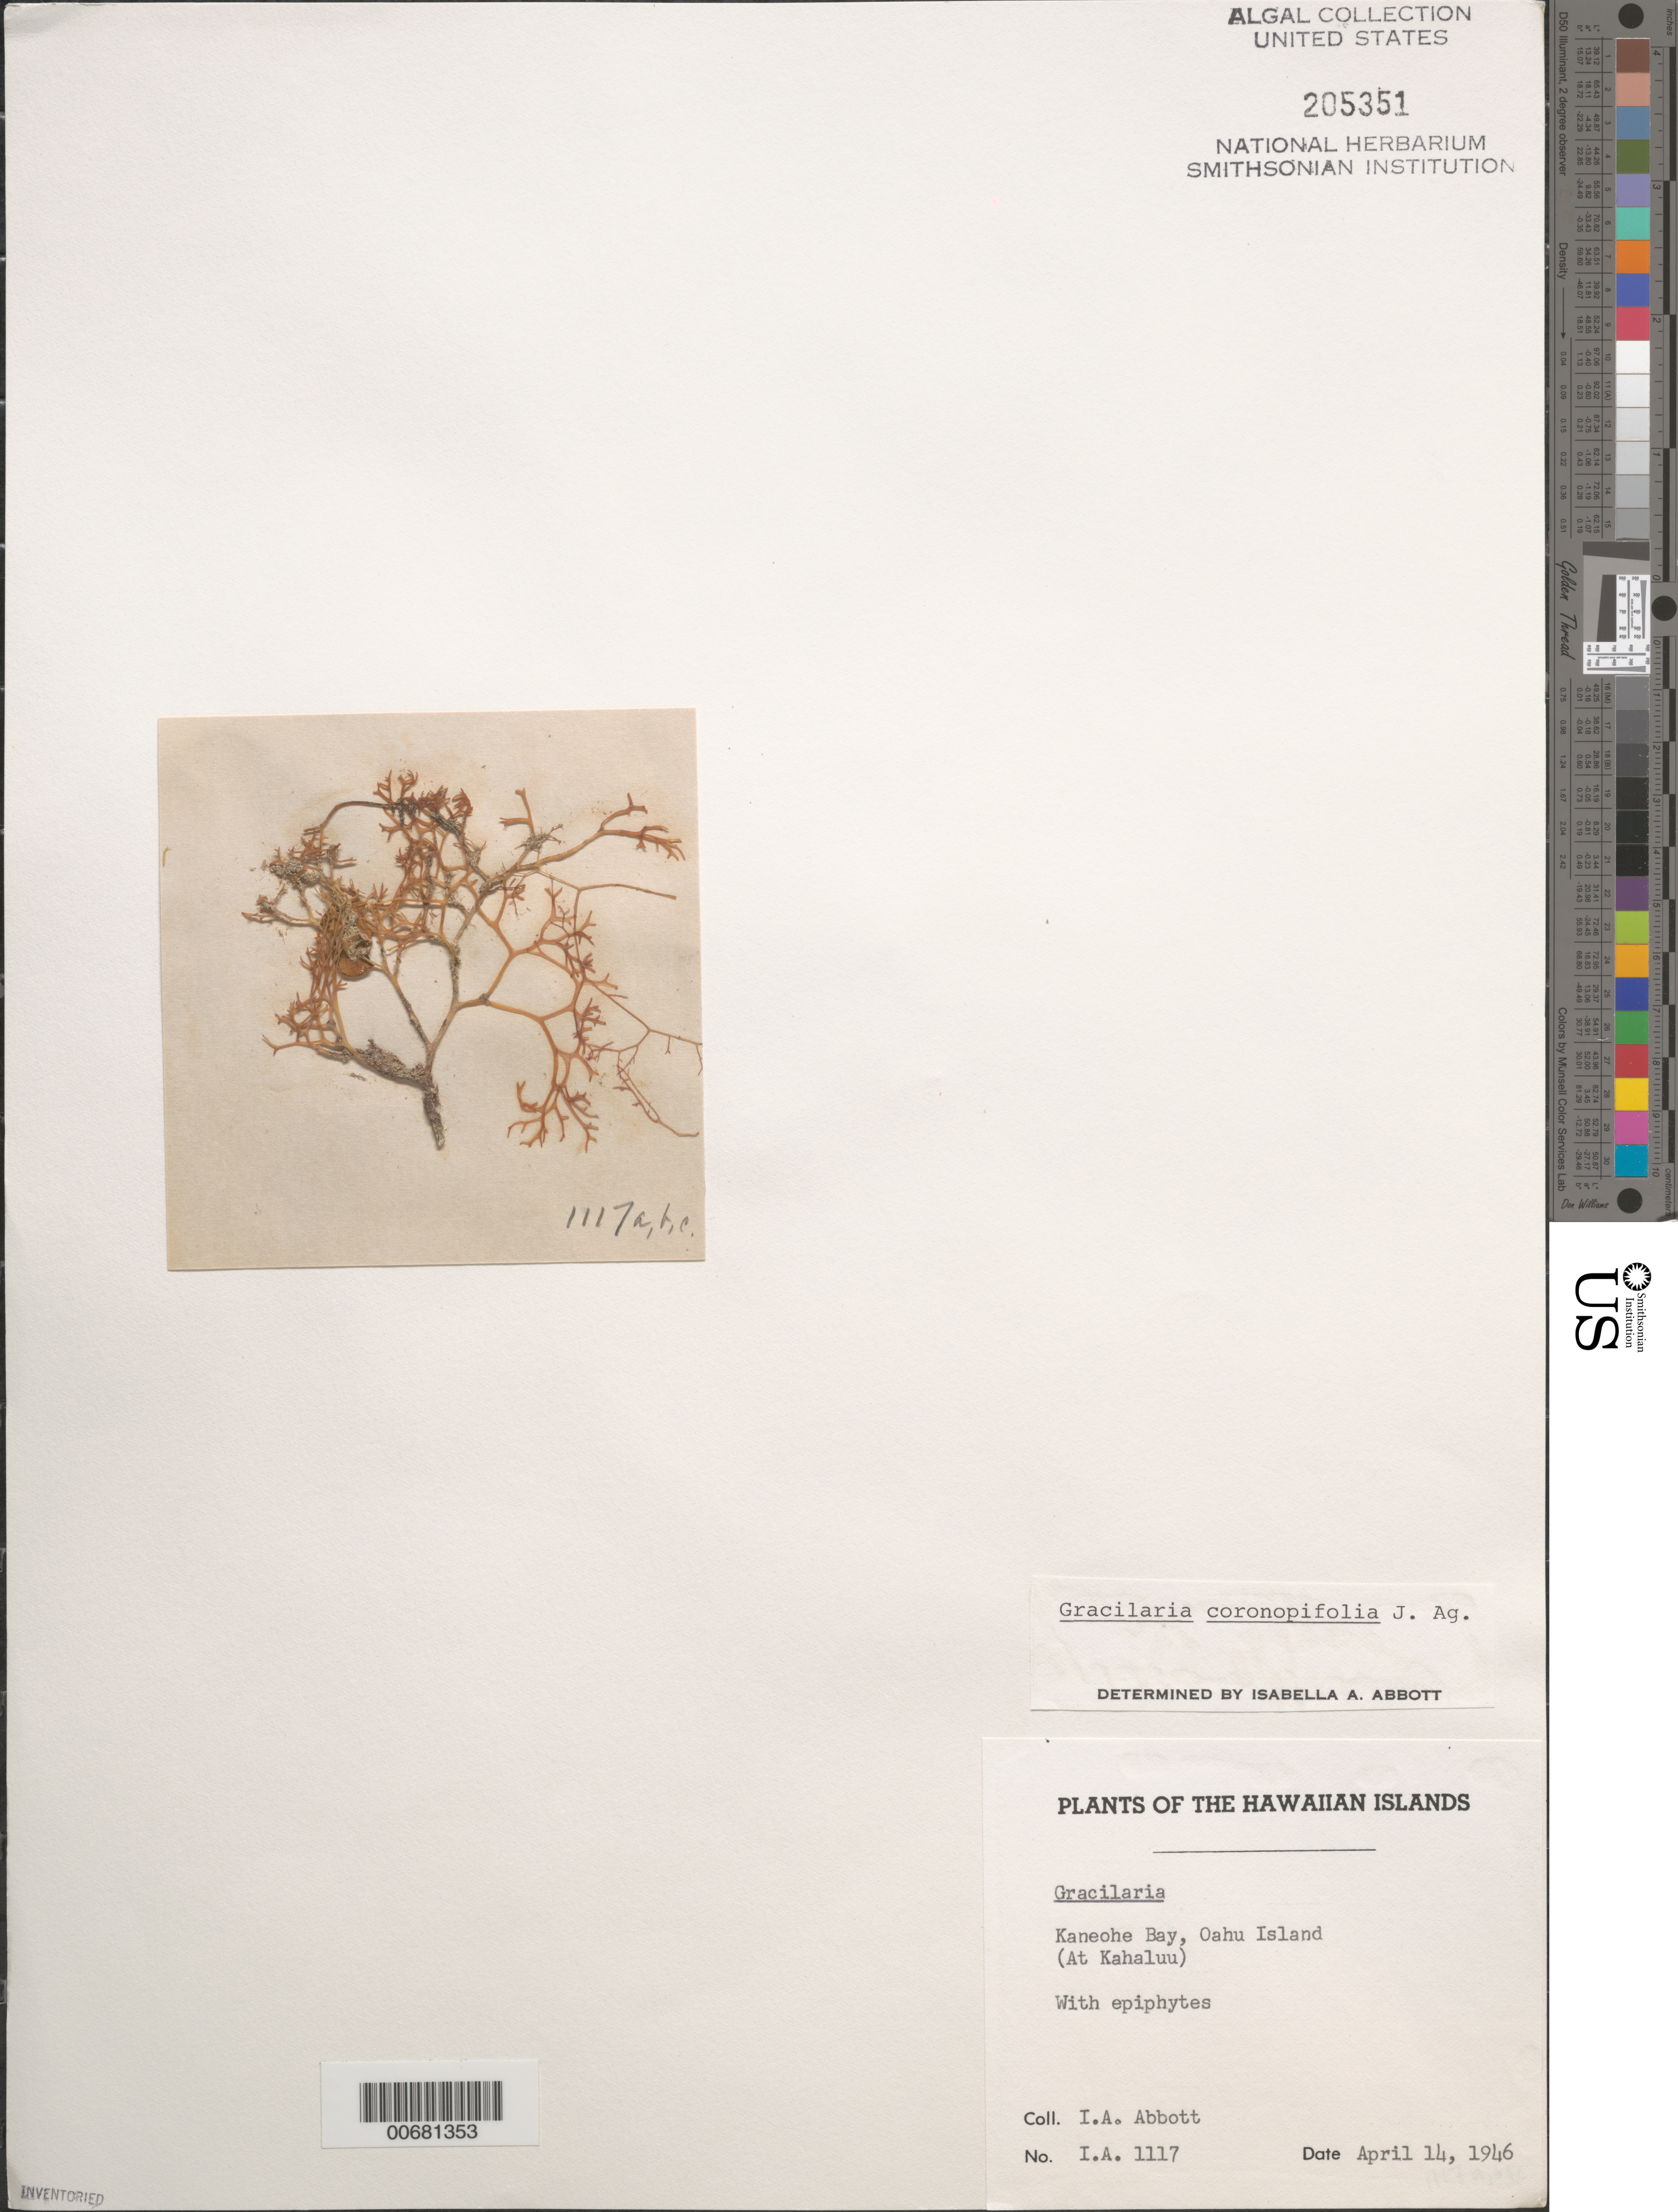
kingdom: Plantae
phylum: Rhodophyta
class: Florideophyceae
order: Gracilariales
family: Gracilariaceae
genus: Gracilaria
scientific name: Gracilaria coronopifolia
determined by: Abbott, Isabella A.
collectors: I. A. Abbott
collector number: IAA 1117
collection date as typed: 14 Apr 1946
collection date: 1946-04-14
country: United States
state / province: Hawaii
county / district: Honolulu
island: Oahu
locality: Kaneohe Bay, Kahaluu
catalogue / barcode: US 205351